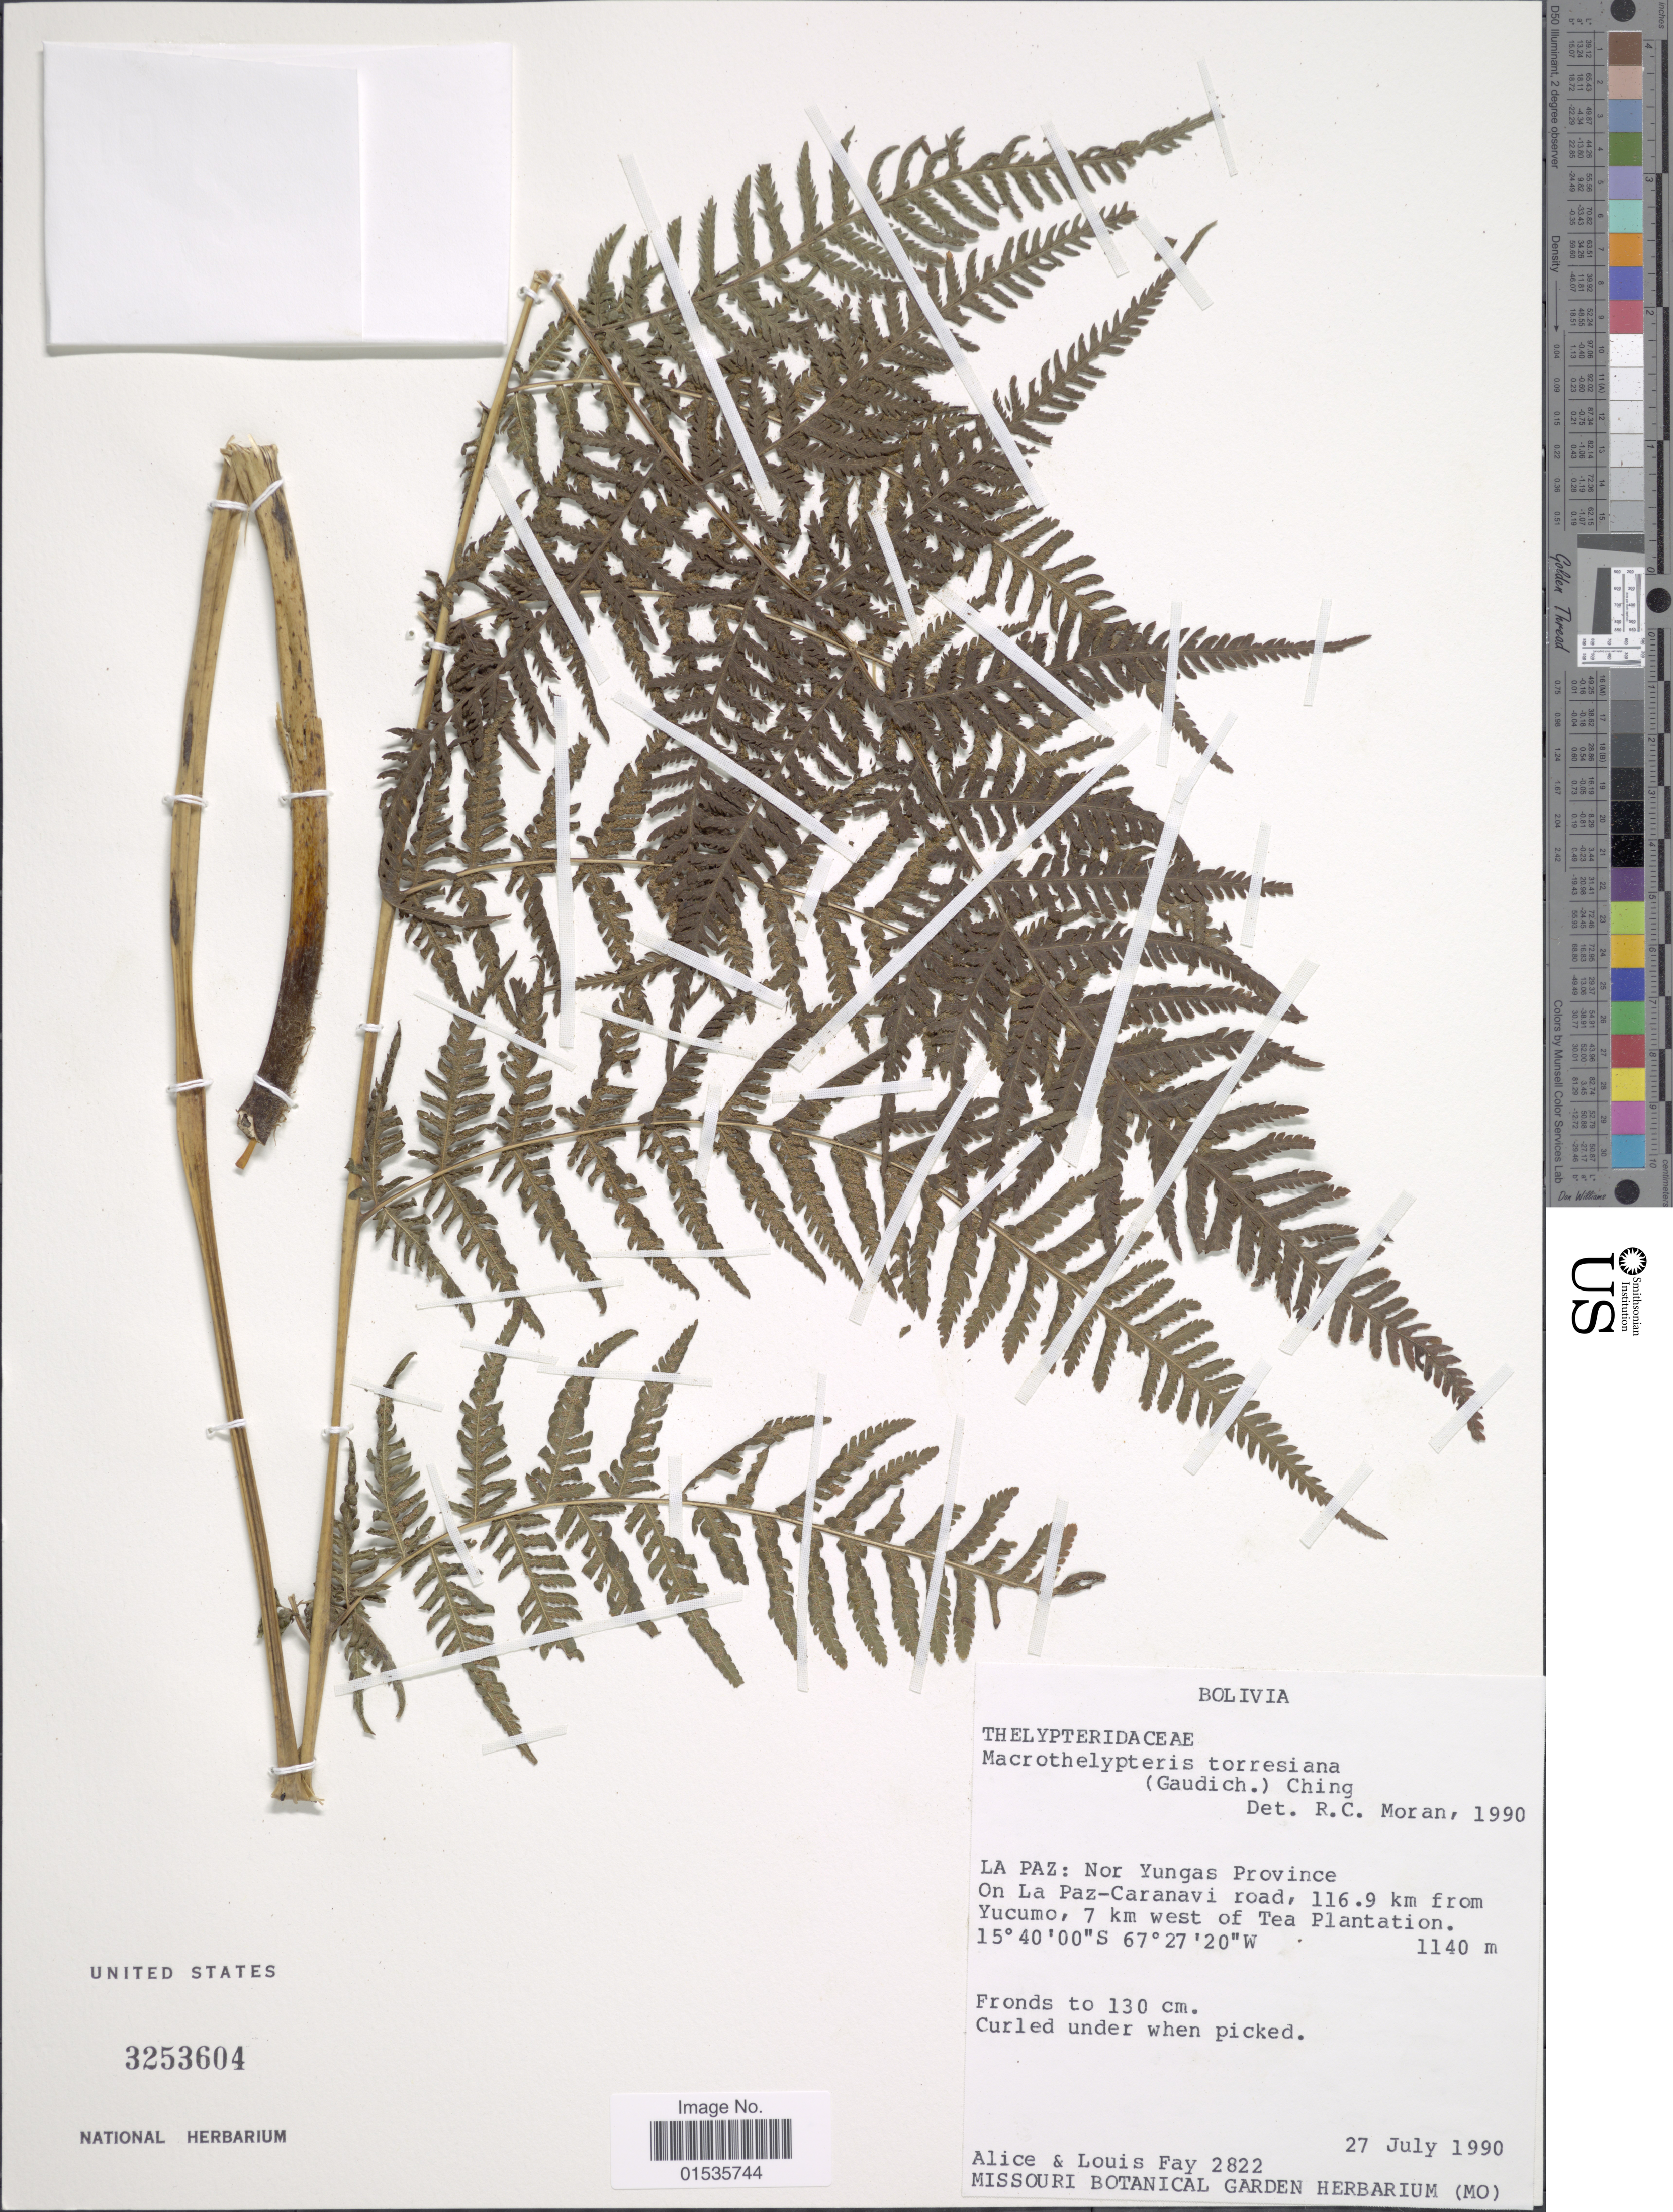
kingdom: Plantae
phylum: Tracheophyta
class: Polypodiopsida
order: Polypodiales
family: Thelypteridaceae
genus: Macrothelypteris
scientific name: Macrothelypteris torresiana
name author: (Gaudich.) Ching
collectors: A. Fay & L. Fay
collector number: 2822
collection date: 1990-07-27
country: Bolivia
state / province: La Paz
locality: Bolivia, La Paz: Nor Yungas Province, On La Paz-Caranavi road, 116.9 km from Yucumo, 7 km west of Tea Plantation.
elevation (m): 1140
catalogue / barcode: US 3253604